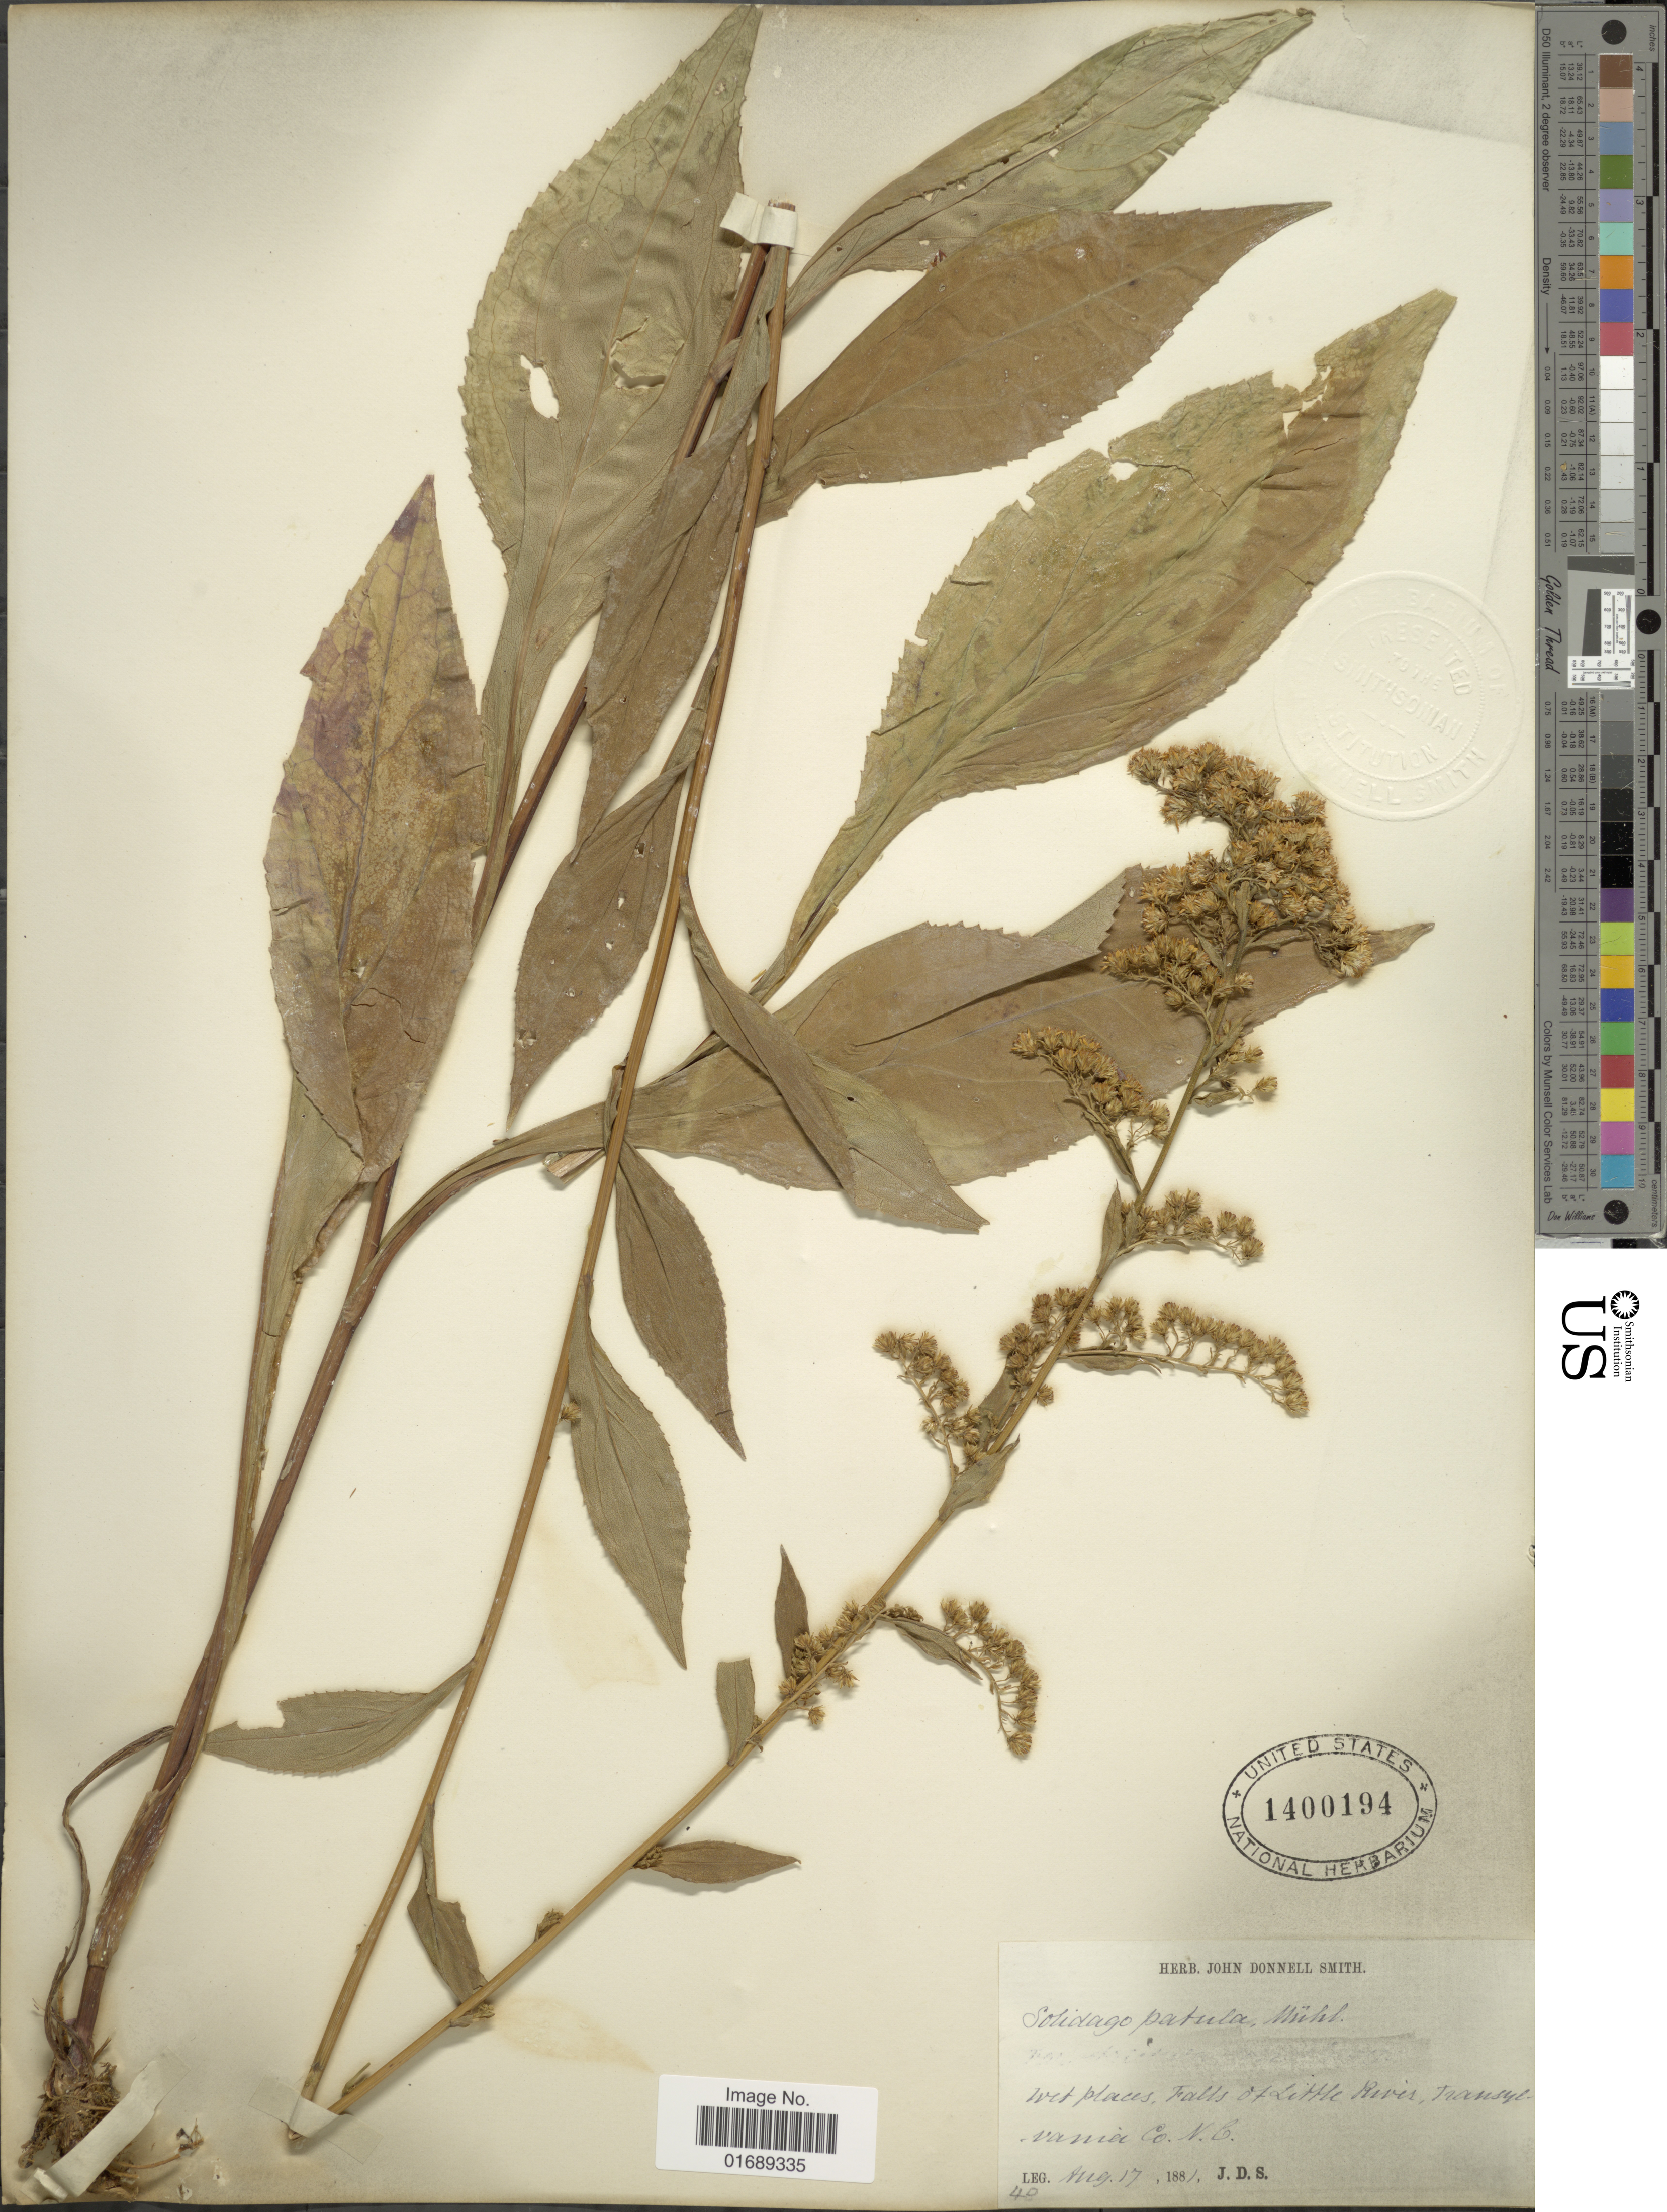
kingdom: Plantae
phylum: Tracheophyta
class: Magnoliopsida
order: Asterales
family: Asteraceae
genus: Solidago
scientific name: Solidago patula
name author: Muhl. ex Willd.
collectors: J. Donnell Smith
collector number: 40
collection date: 1881-08-17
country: United States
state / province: North Carolina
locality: Wet places, Falls of Little River, Transylvania Co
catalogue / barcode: US 1400194